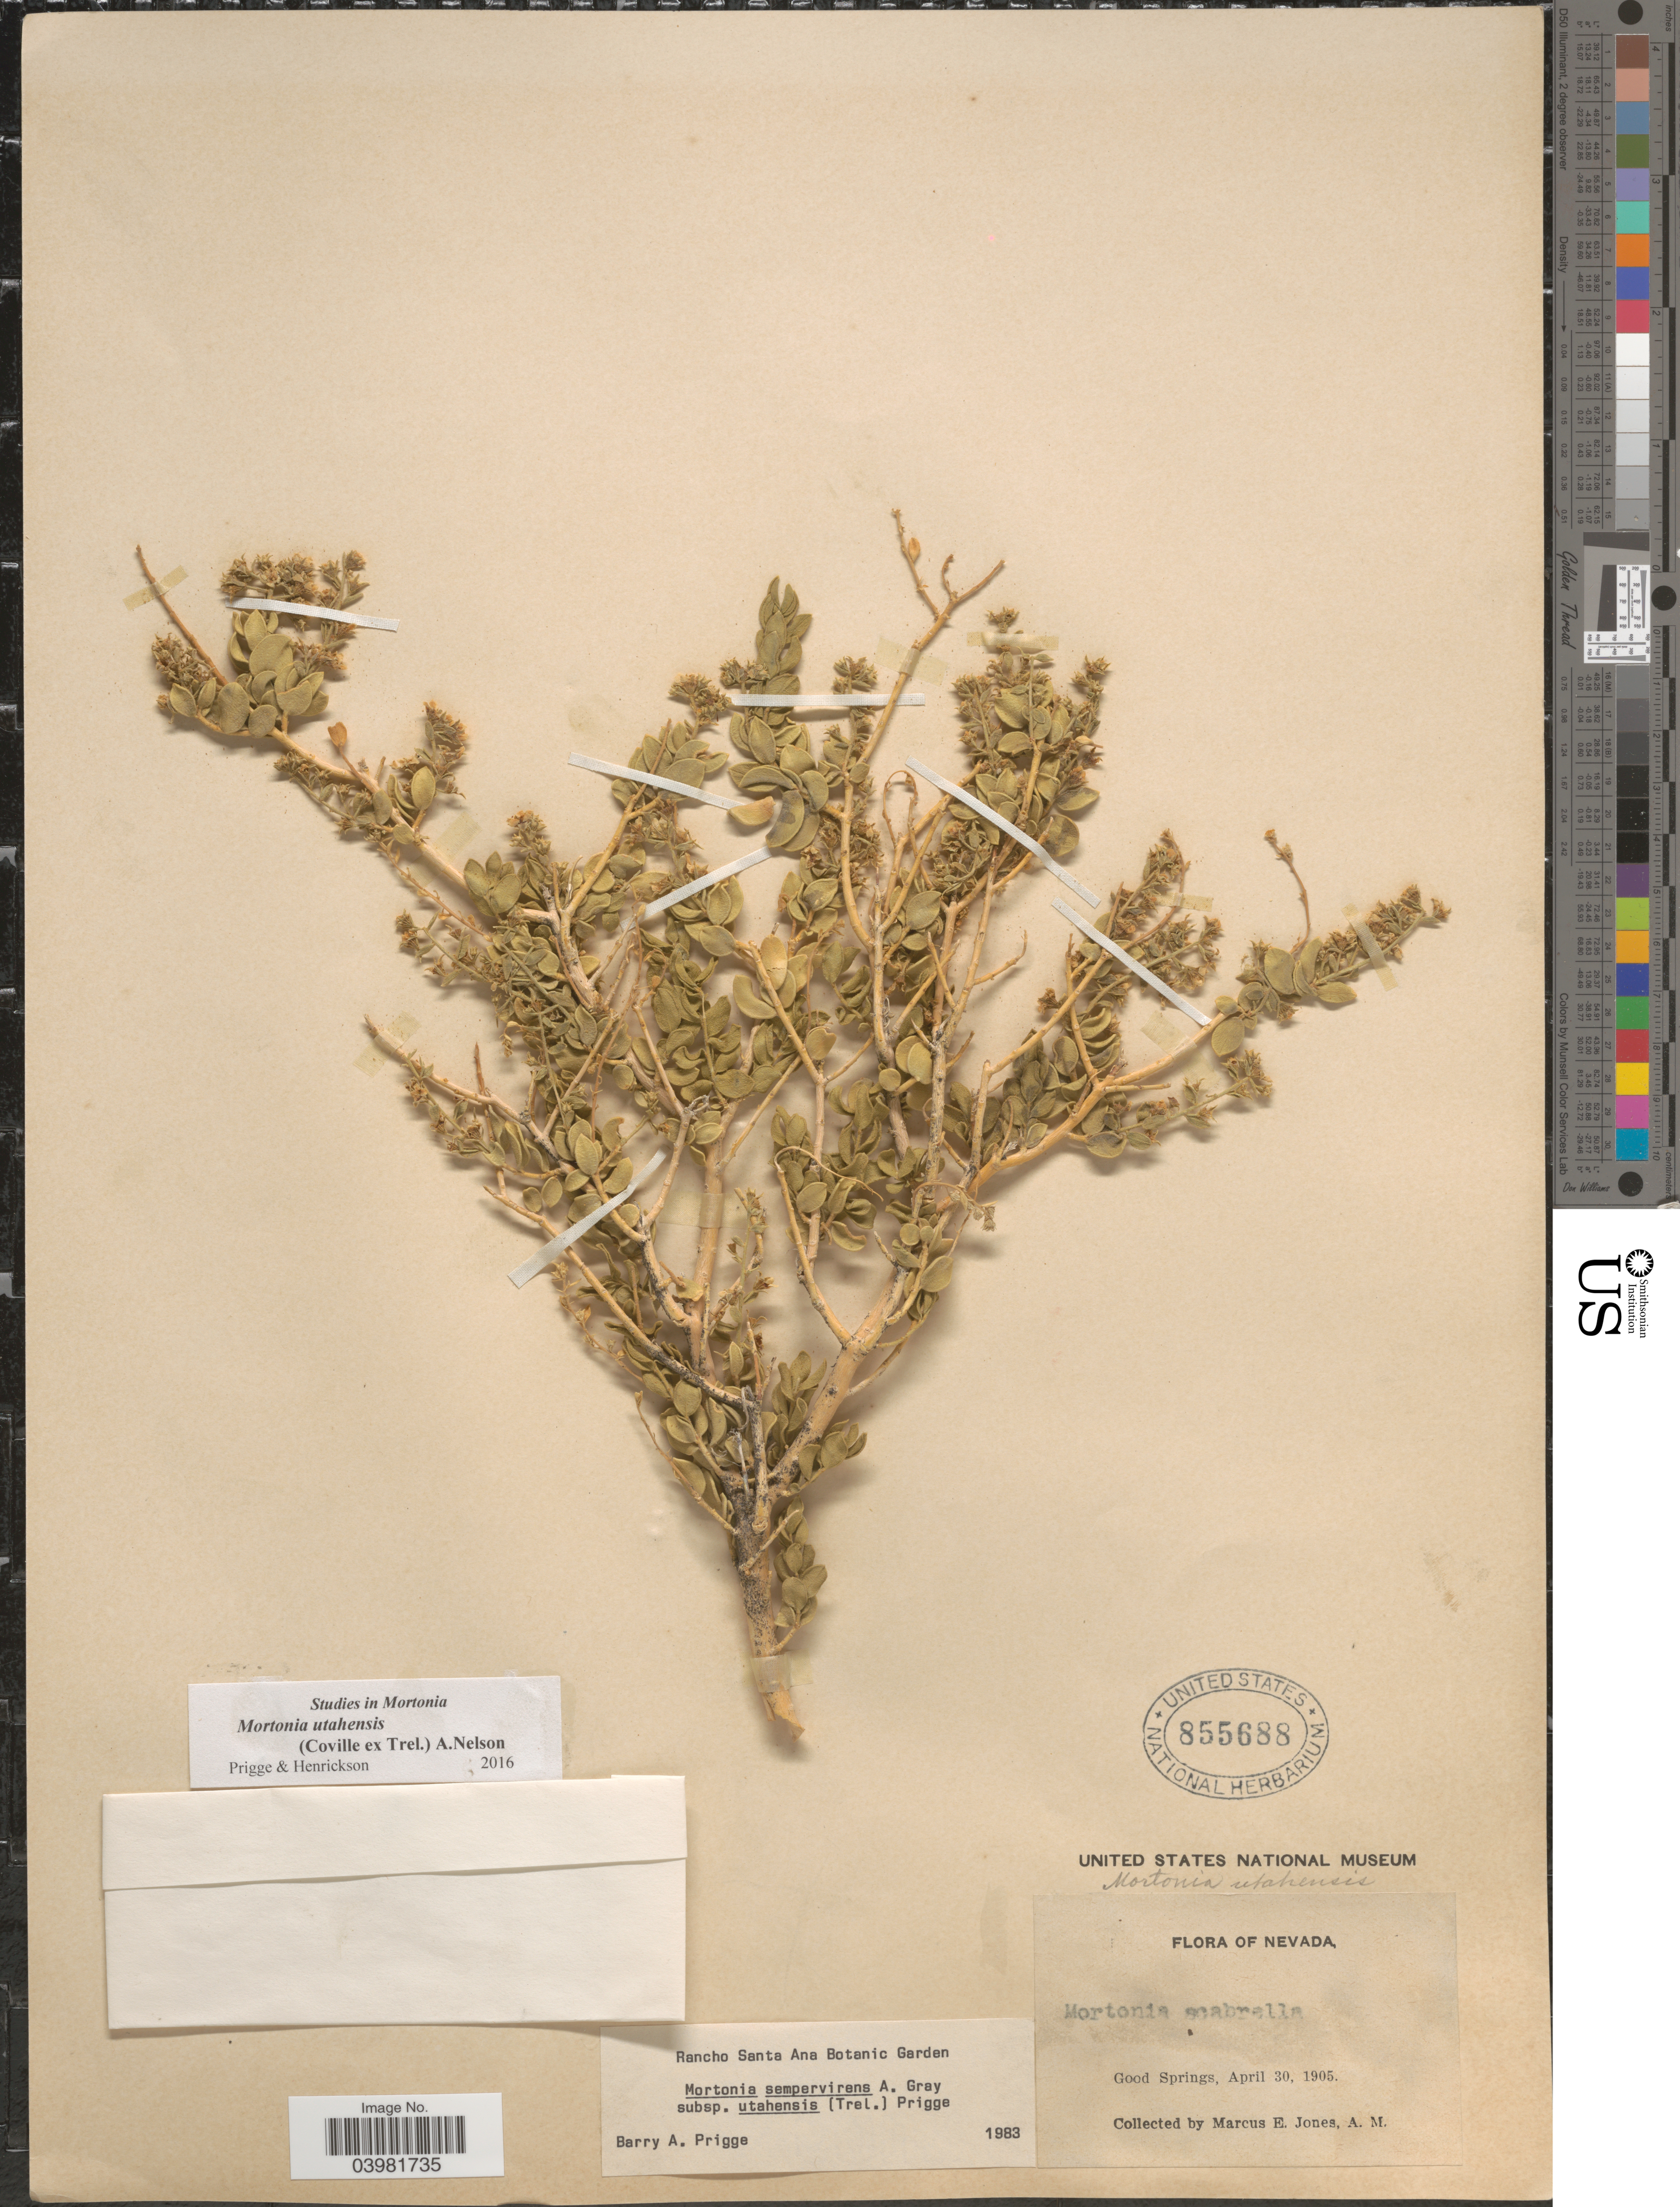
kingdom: Plantae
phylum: Tracheophyta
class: Magnoliopsida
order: Celastrales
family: Celastraceae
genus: Mortonia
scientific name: Mortonia utahensis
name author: (Coville ex Trel.) A. Nelson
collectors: M. E. Jones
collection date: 1905-04-30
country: United States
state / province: Nevada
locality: Good Springs.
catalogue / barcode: US 855688